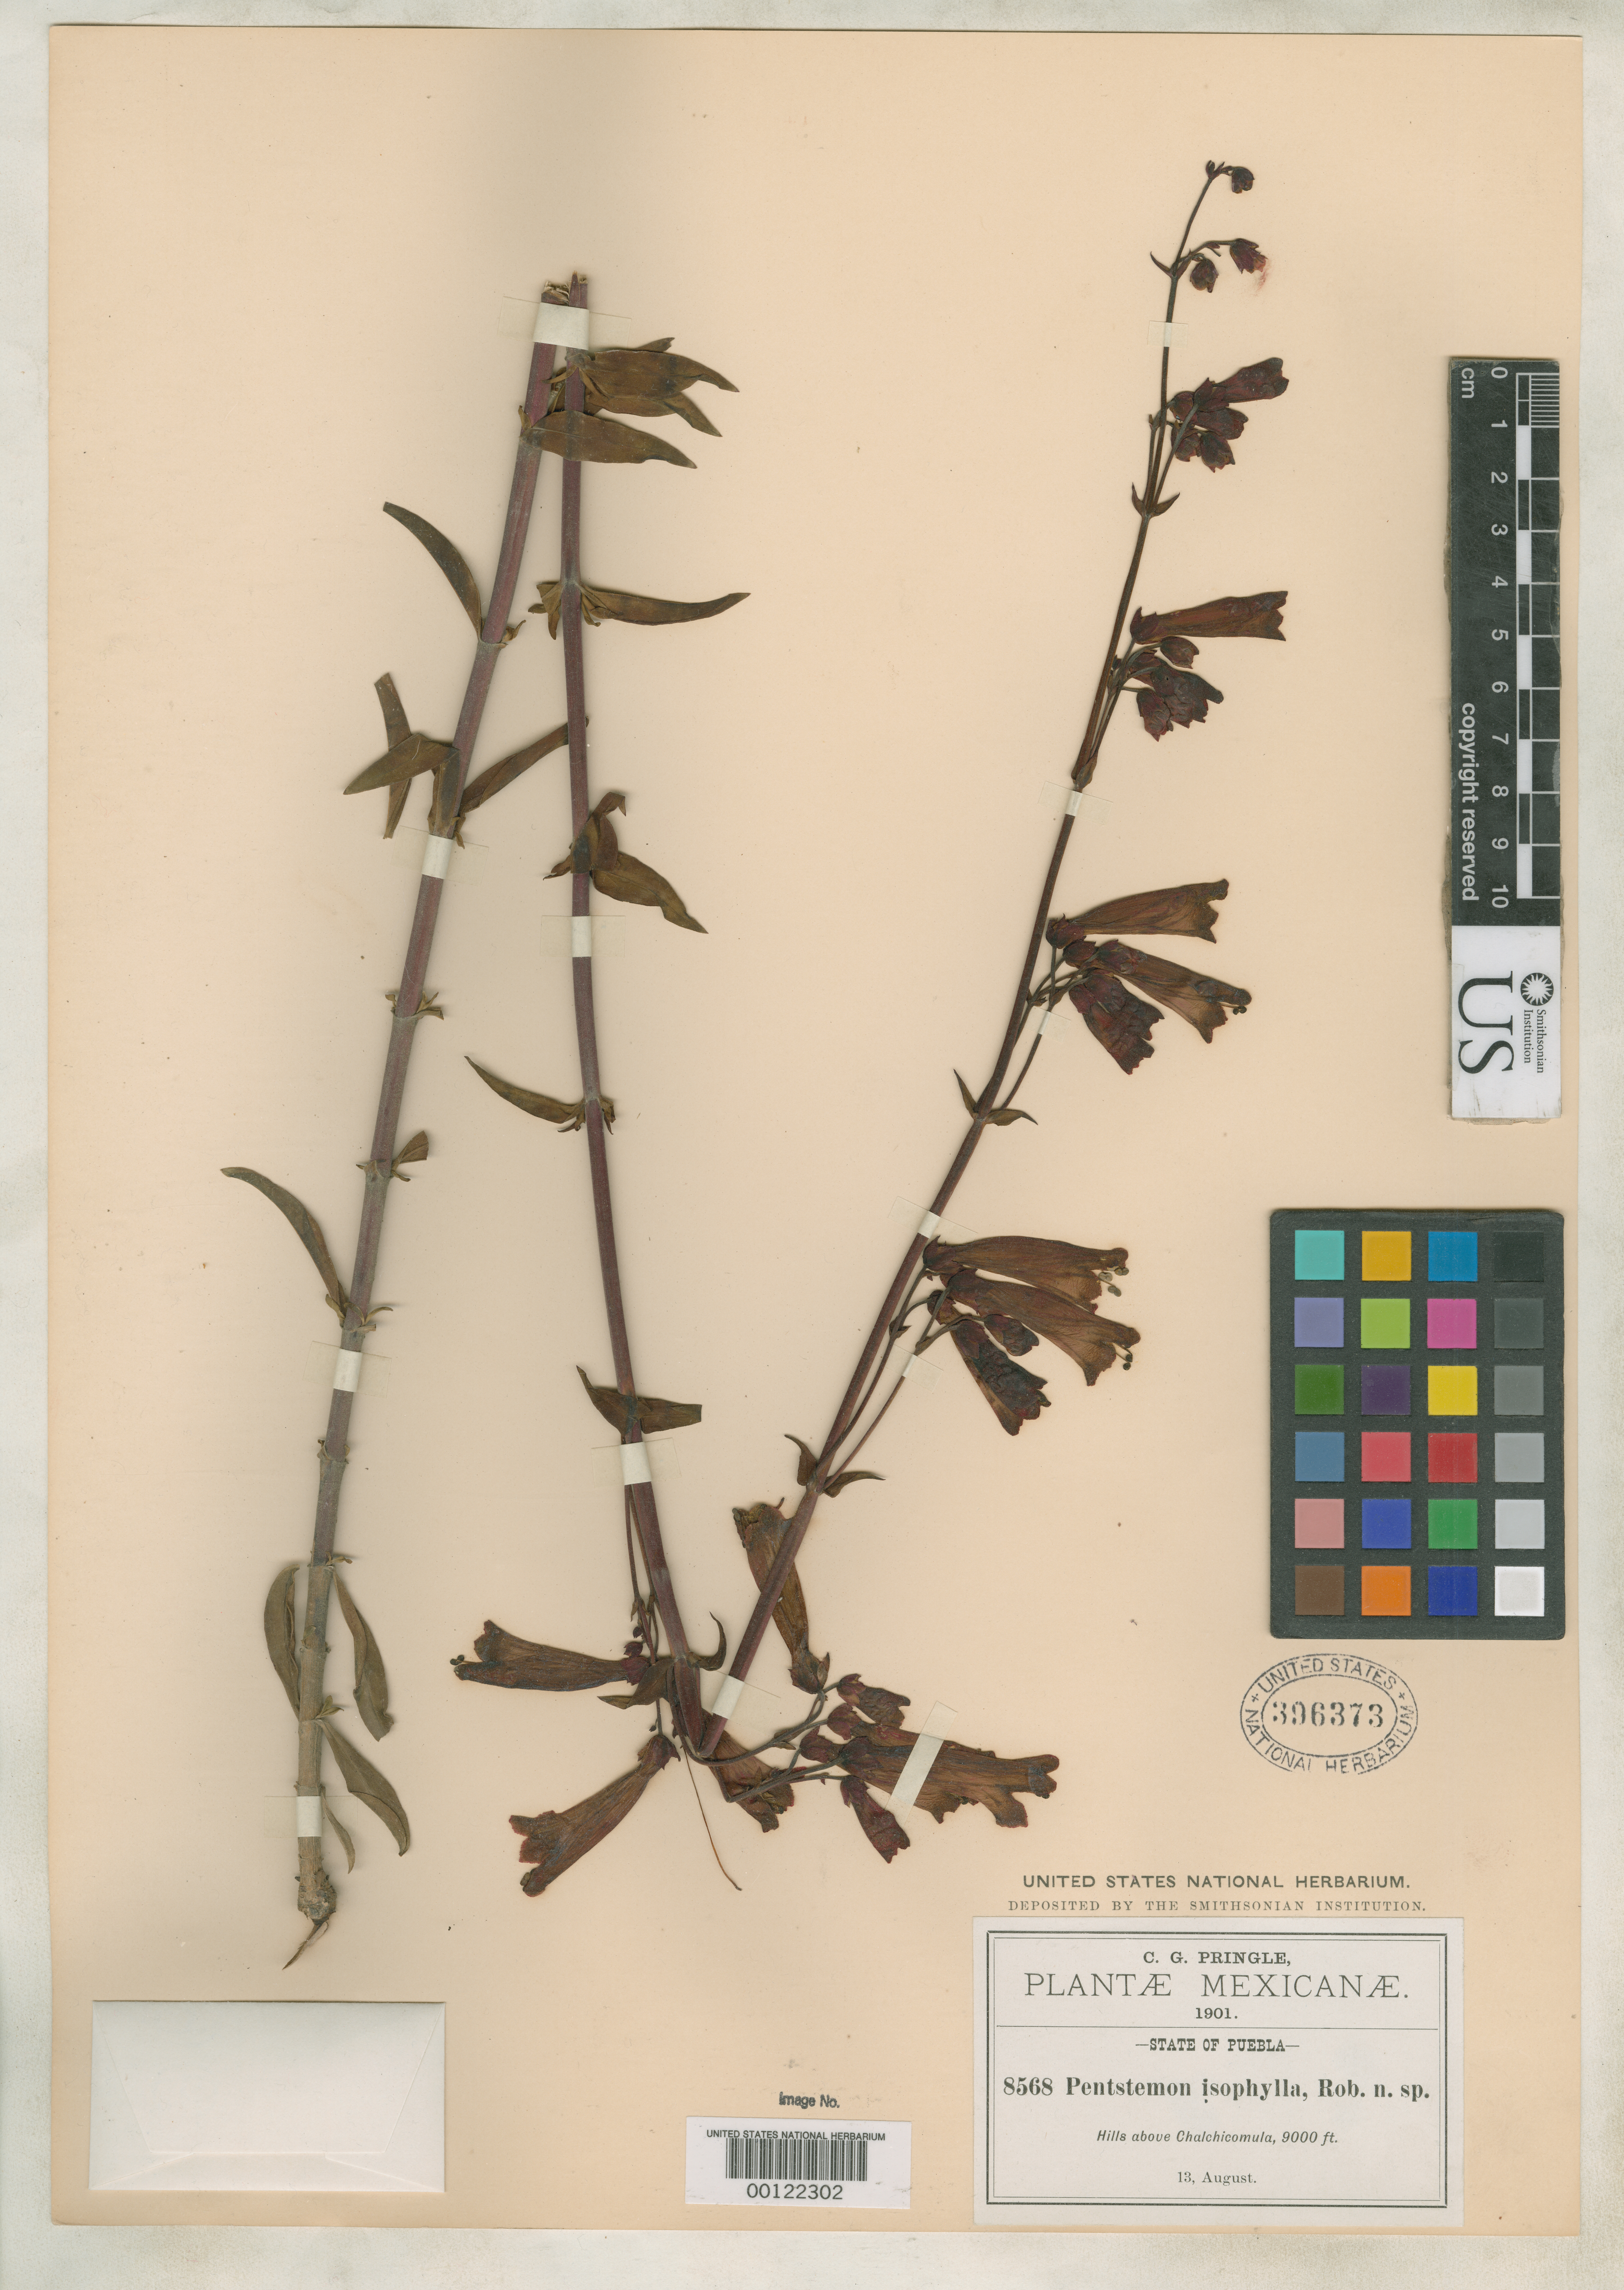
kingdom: Plantae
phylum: Tracheophyta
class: Magnoliopsida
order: Lamiales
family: Plantaginaceae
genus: Penstemon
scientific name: Penstemon isophyllus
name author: B.L. Rob.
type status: Isotype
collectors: C. G. Pringle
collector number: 8568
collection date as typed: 13 Aug 1901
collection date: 1901-08-13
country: Mexico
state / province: Puebla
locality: Chalchicomula.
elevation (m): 2743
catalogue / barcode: US 396373